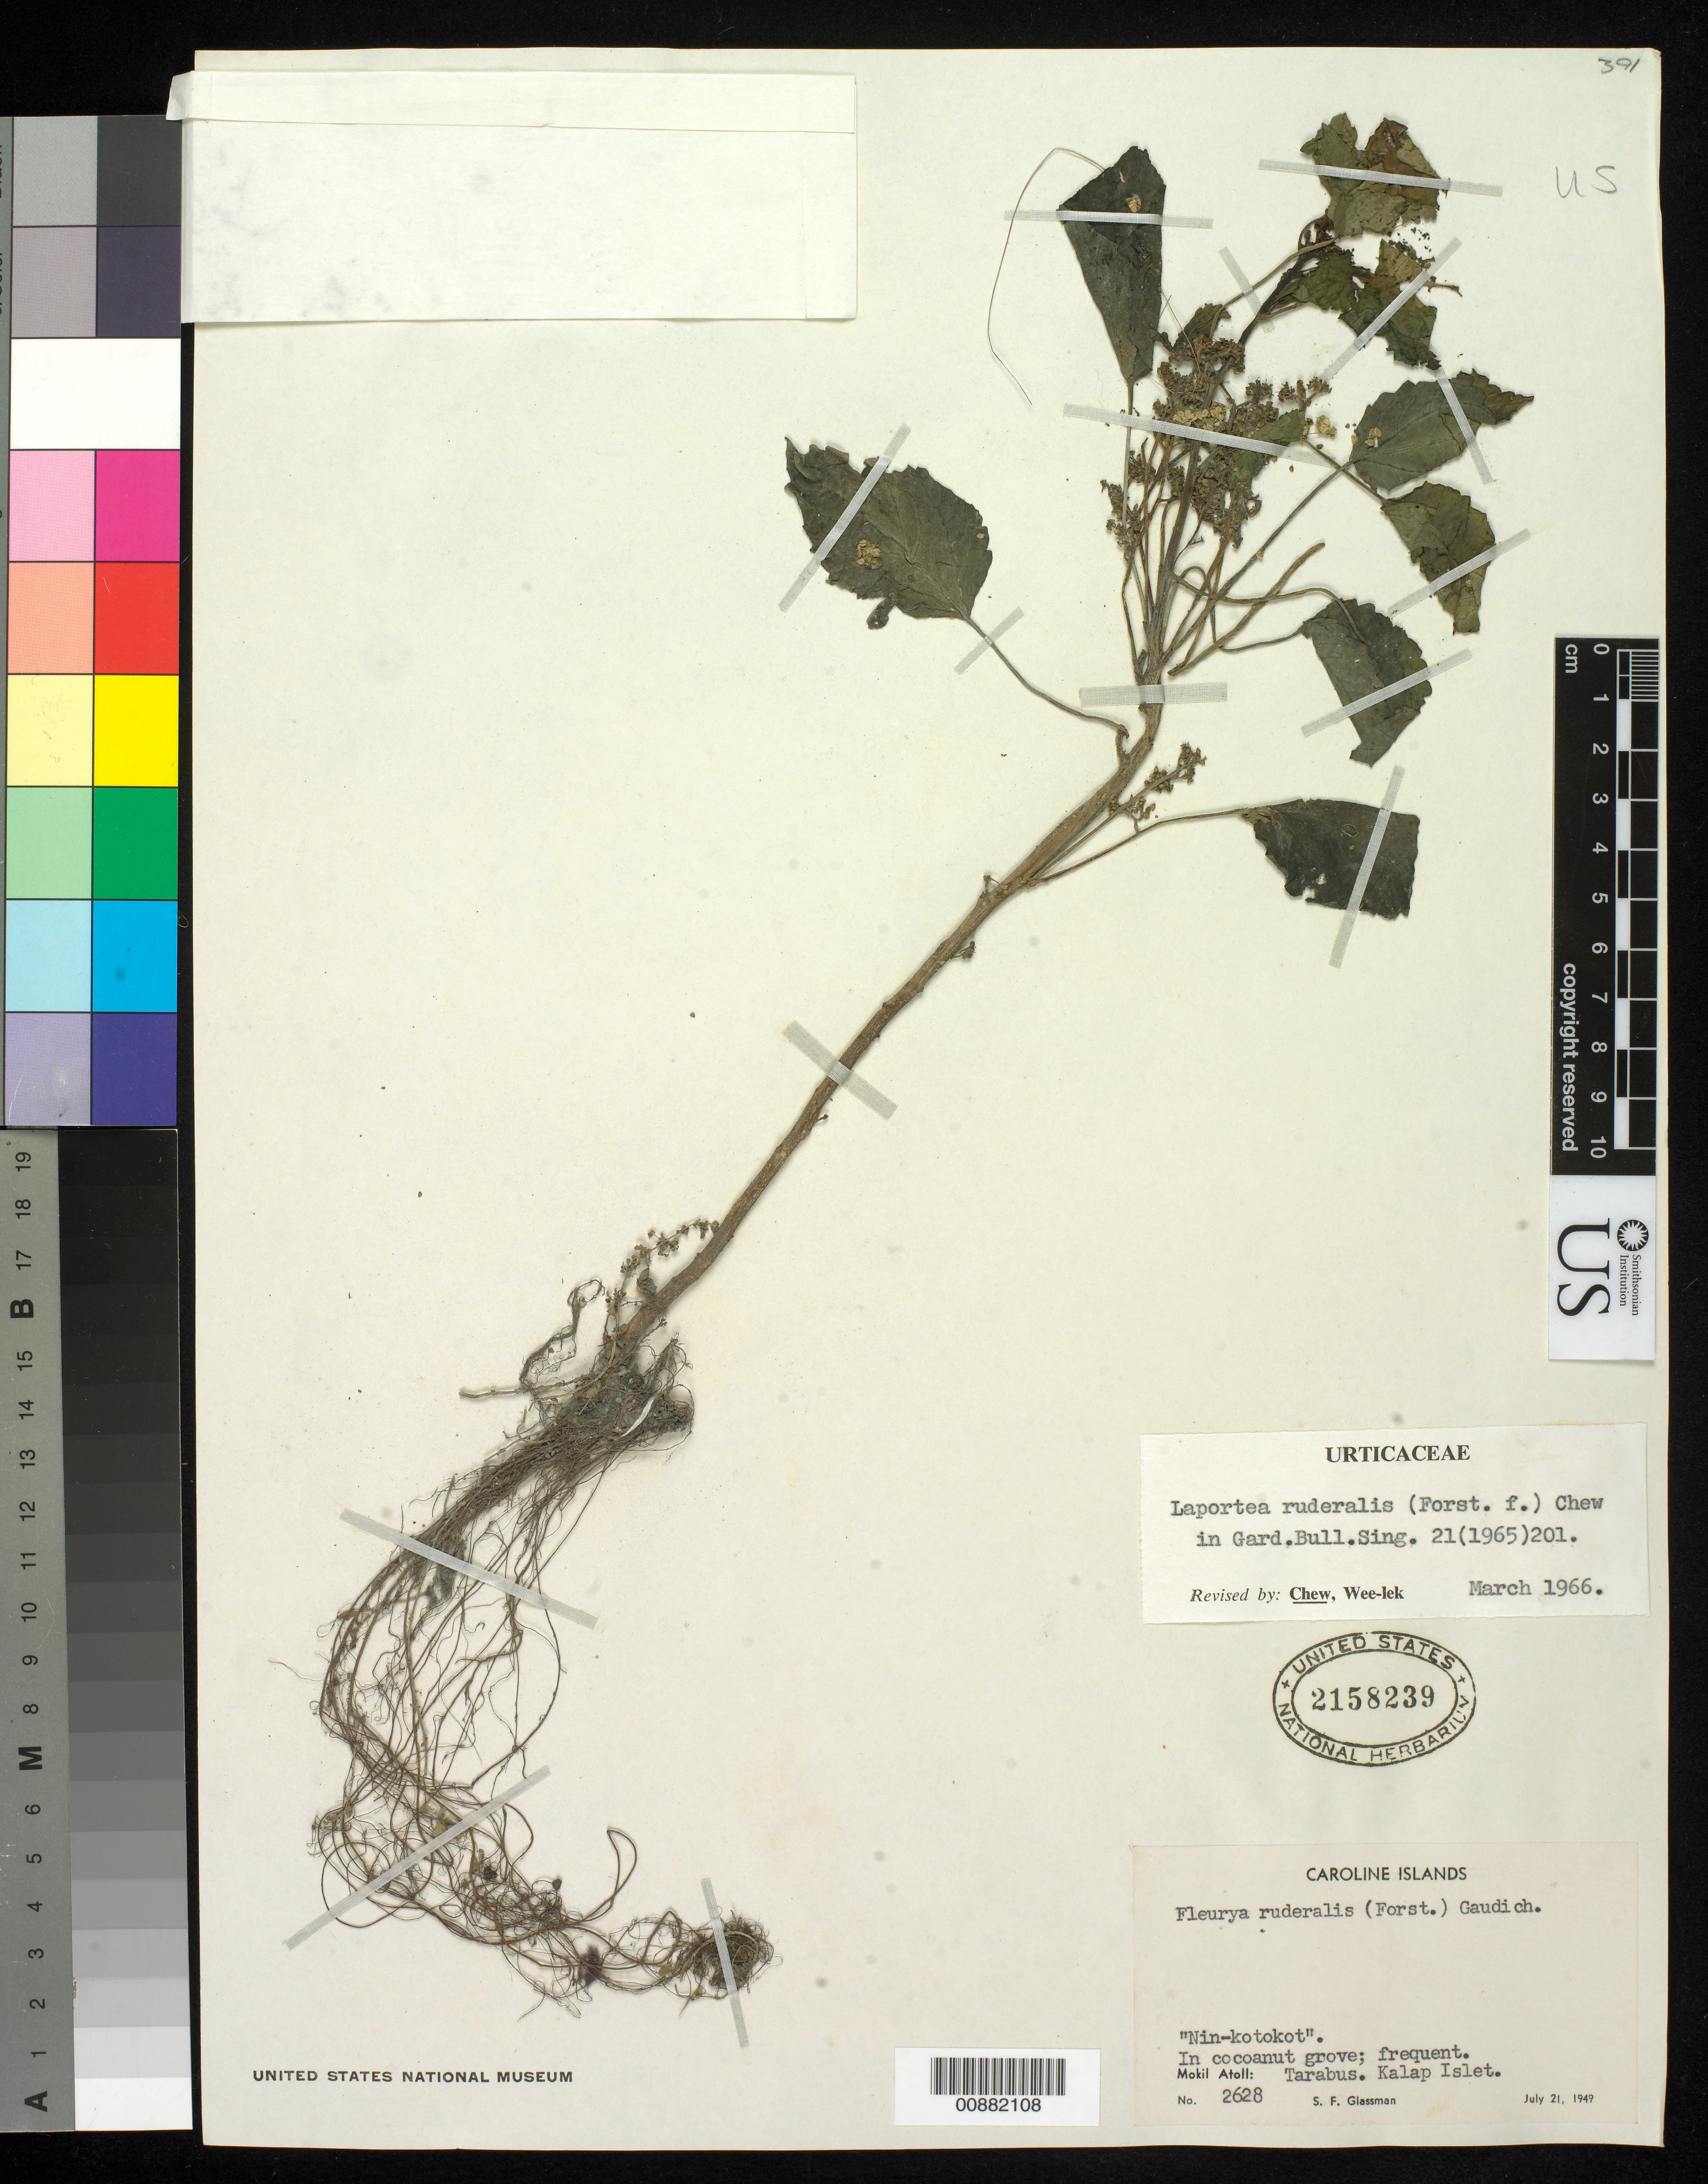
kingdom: Plantae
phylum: Tracheophyta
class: Magnoliopsida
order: Rosales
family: Urticaceae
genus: Laportea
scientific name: Laportea ruderalis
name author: (G. Forst.) Chew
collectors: S. F. Glassman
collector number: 2628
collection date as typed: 21 Jul 1949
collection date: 1949-07-21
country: Micronesia, Federated States of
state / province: Pohnpei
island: Mwokil (Mokil) Atoll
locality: Kalap Islet, Tarabus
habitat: in coconut grove, frequent.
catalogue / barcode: US 2158239